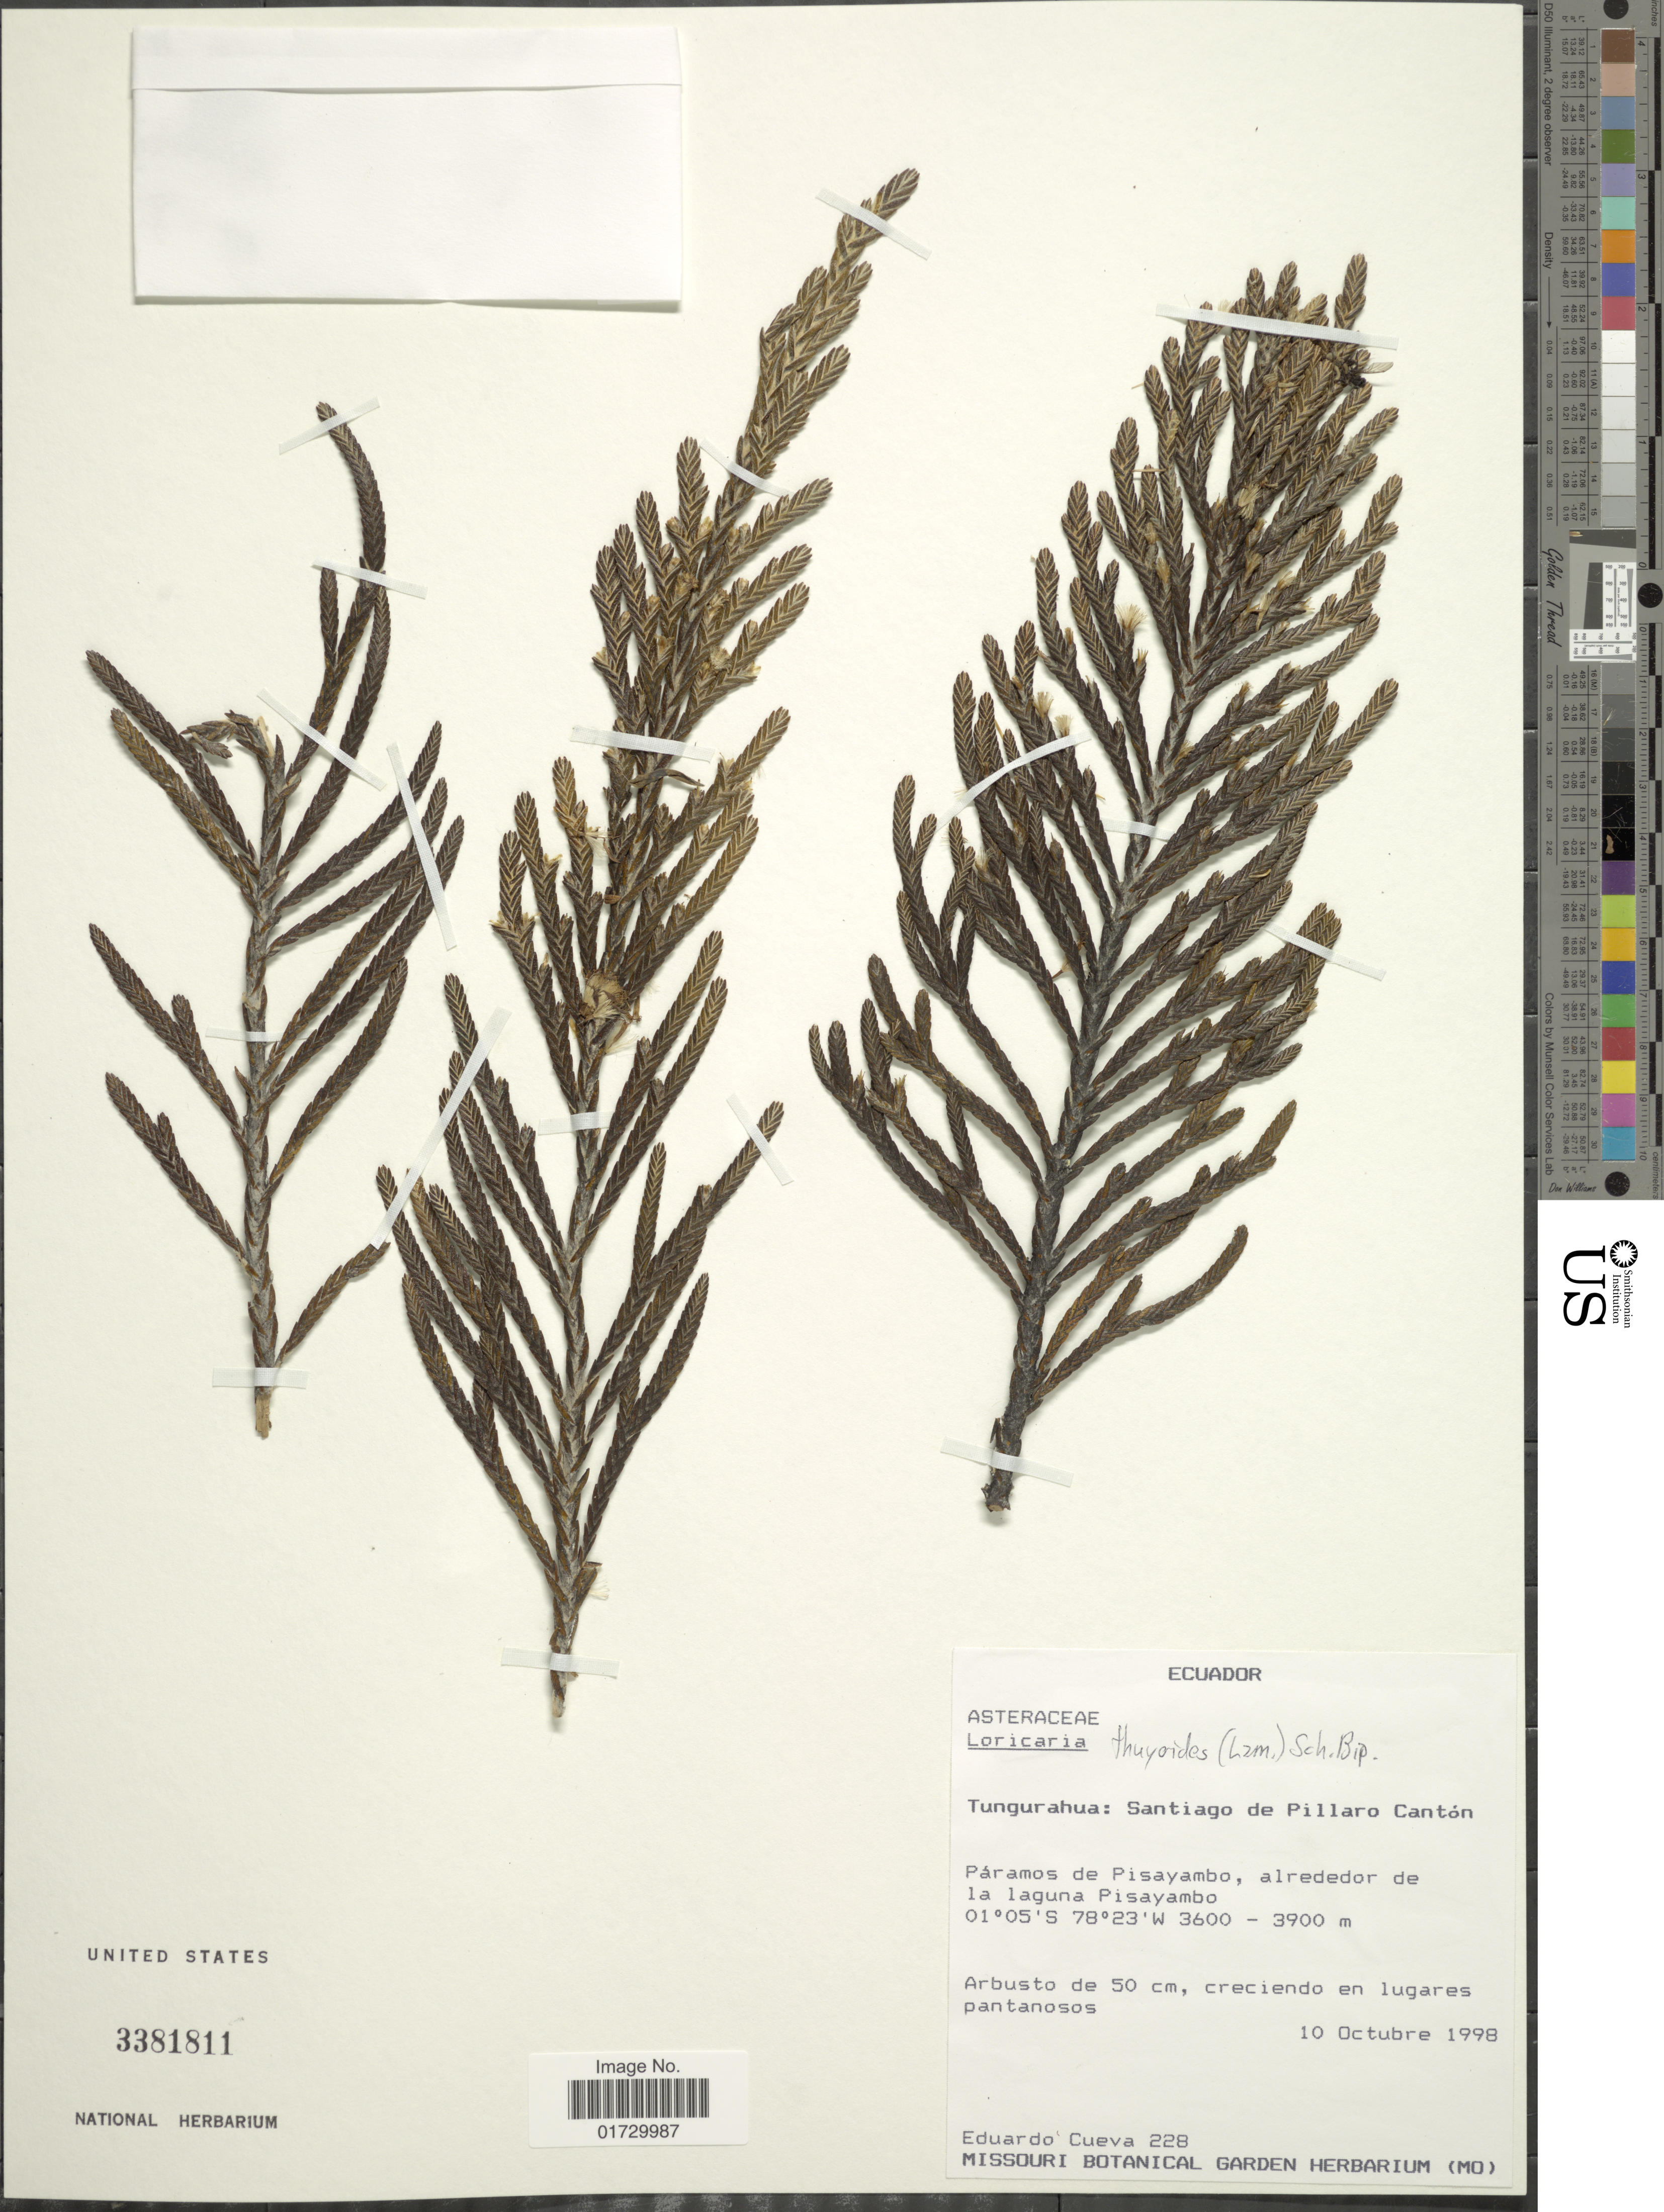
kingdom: Plantae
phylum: Tracheophyta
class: Magnoliopsida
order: Asterales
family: Asteraceae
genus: Loricaria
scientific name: Loricaria thuyoides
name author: (Lam.) Sch. Bip.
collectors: E. Cueva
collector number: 228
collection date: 1998-10-10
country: Ecuador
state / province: Tungurahua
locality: Santiago de Pillaro Canton, Paramos de Pisayambo, alrededor de la laguna Pisayambo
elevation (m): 3600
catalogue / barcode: US 3381811